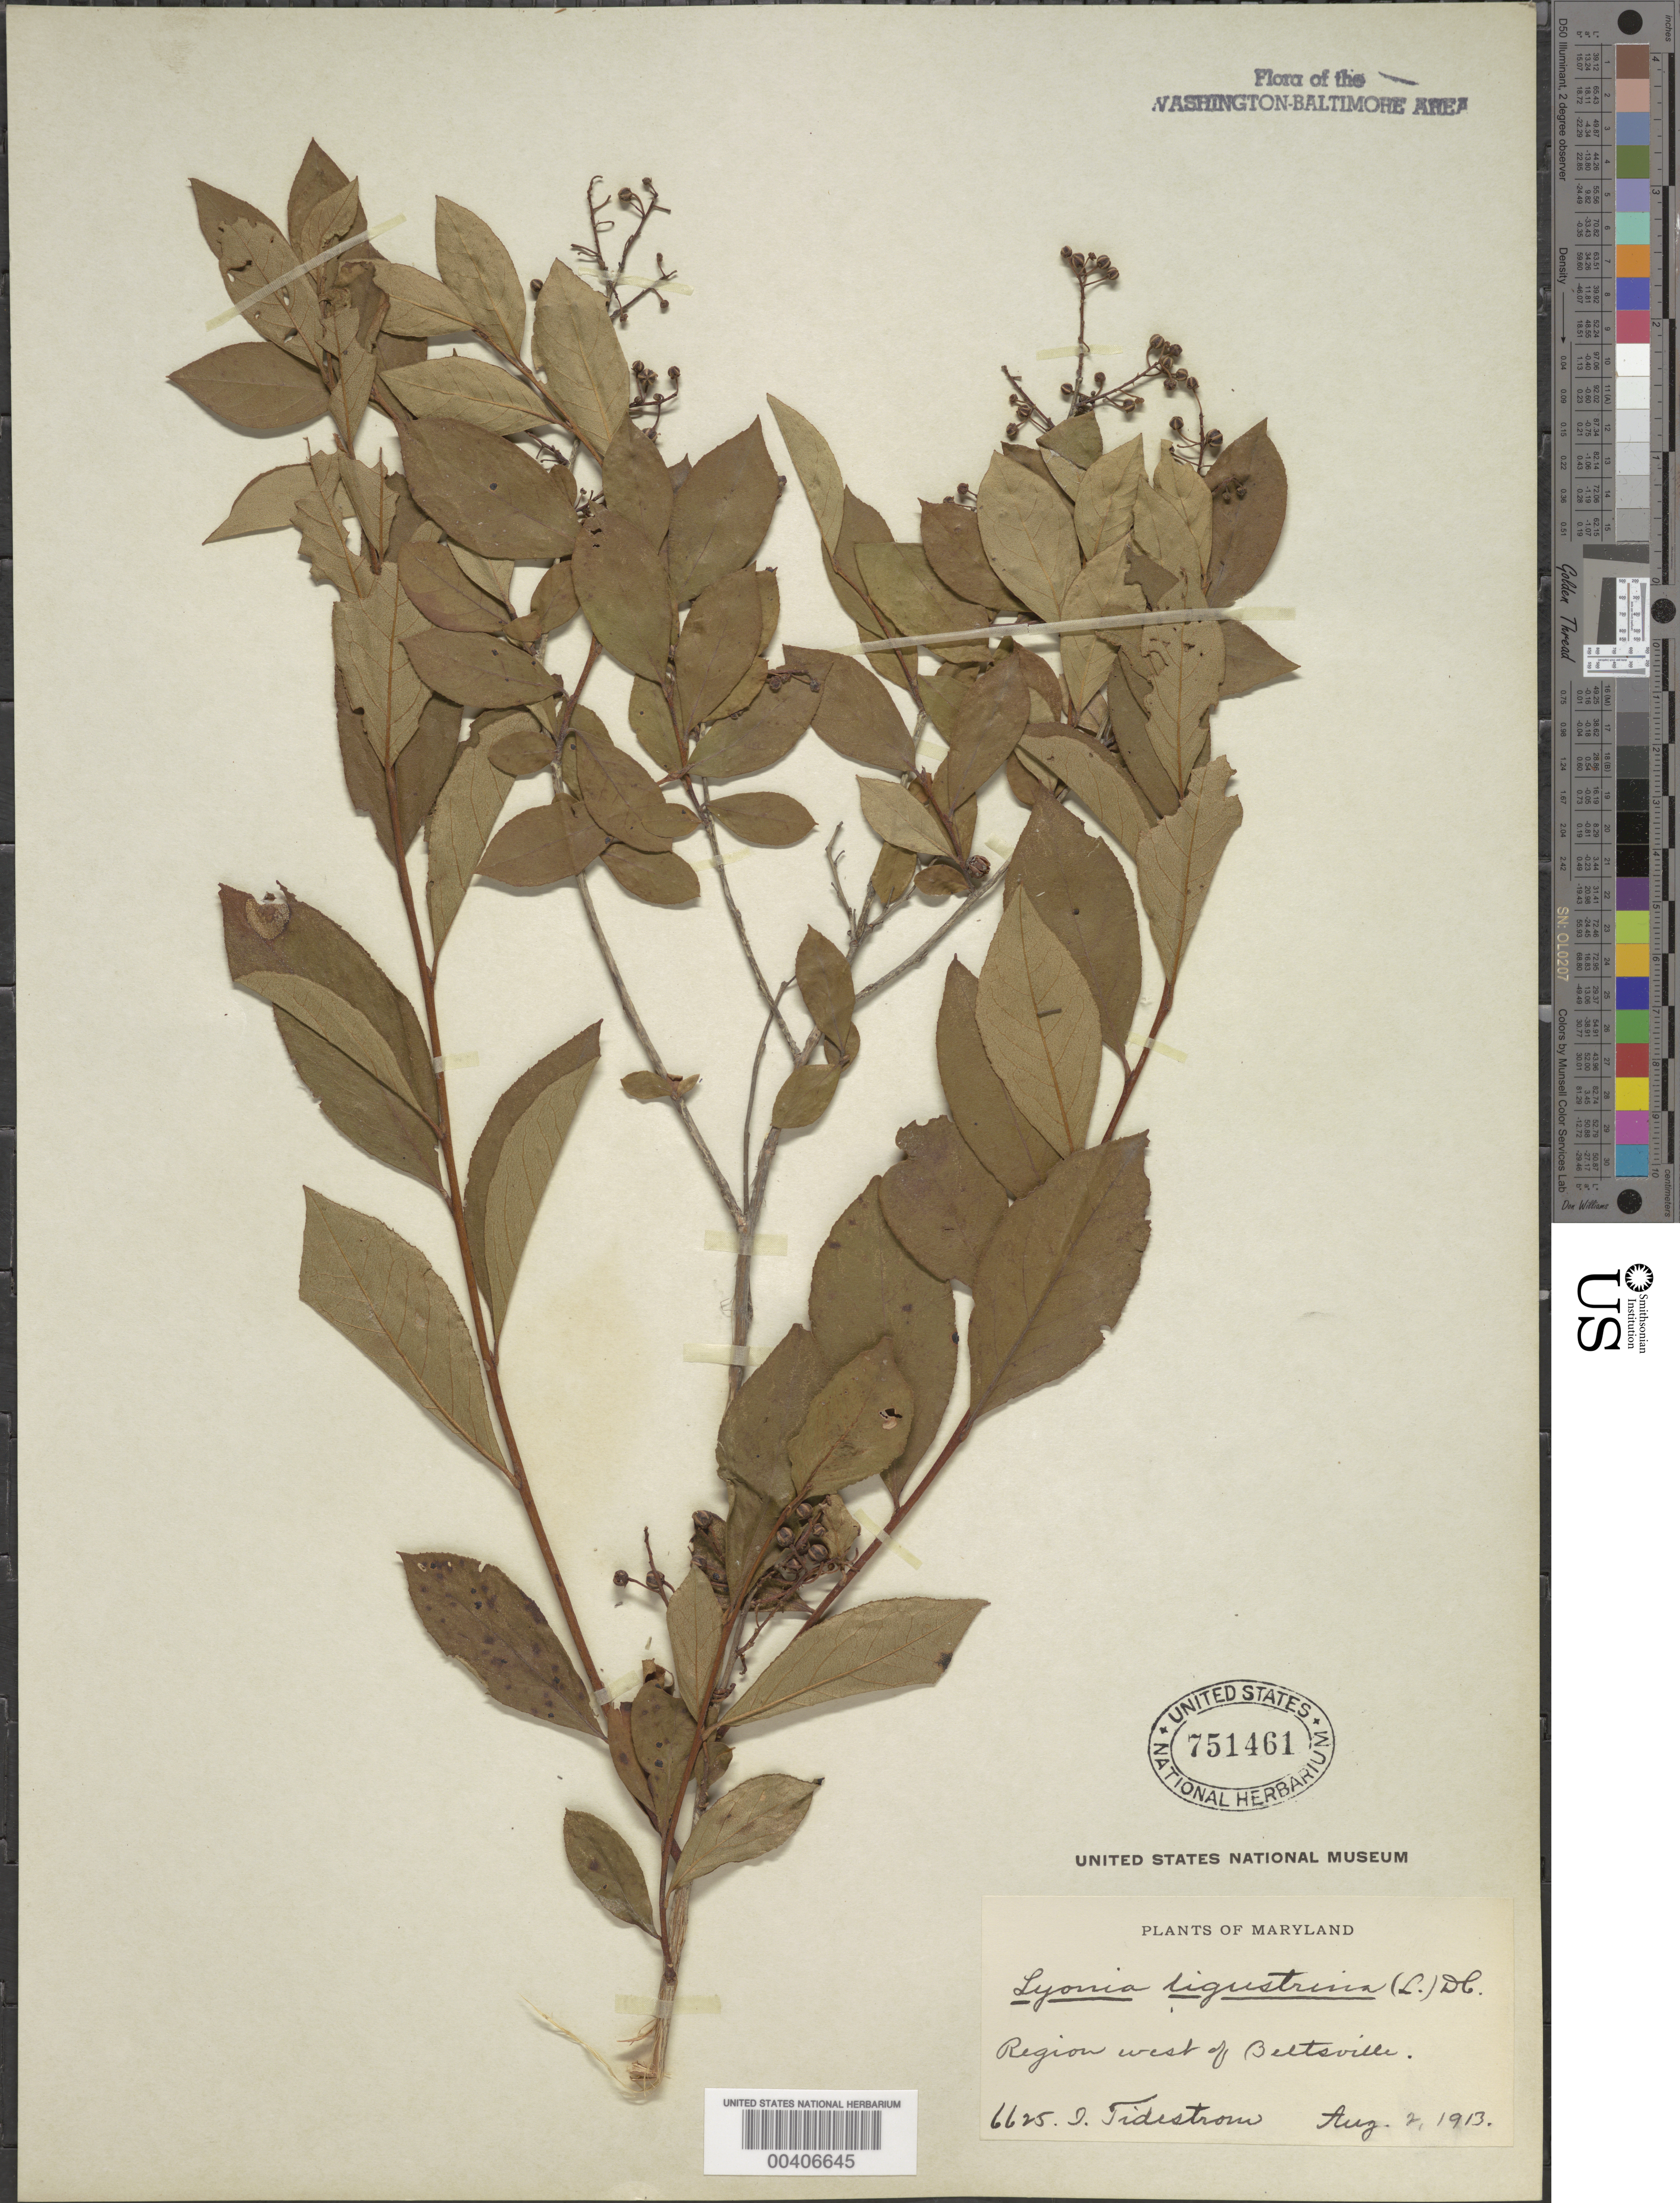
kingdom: Plantae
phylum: Tracheophyta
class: Magnoliopsida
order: Ericales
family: Ericaceae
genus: Lyonia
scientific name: Lyonia ligustrina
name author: (L.) DC.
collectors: I. F. Tidestrom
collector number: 6625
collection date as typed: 02 Aug 1913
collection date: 1913-08-02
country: United States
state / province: Maryland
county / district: Prince George's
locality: West of Beltsville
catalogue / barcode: US 751461